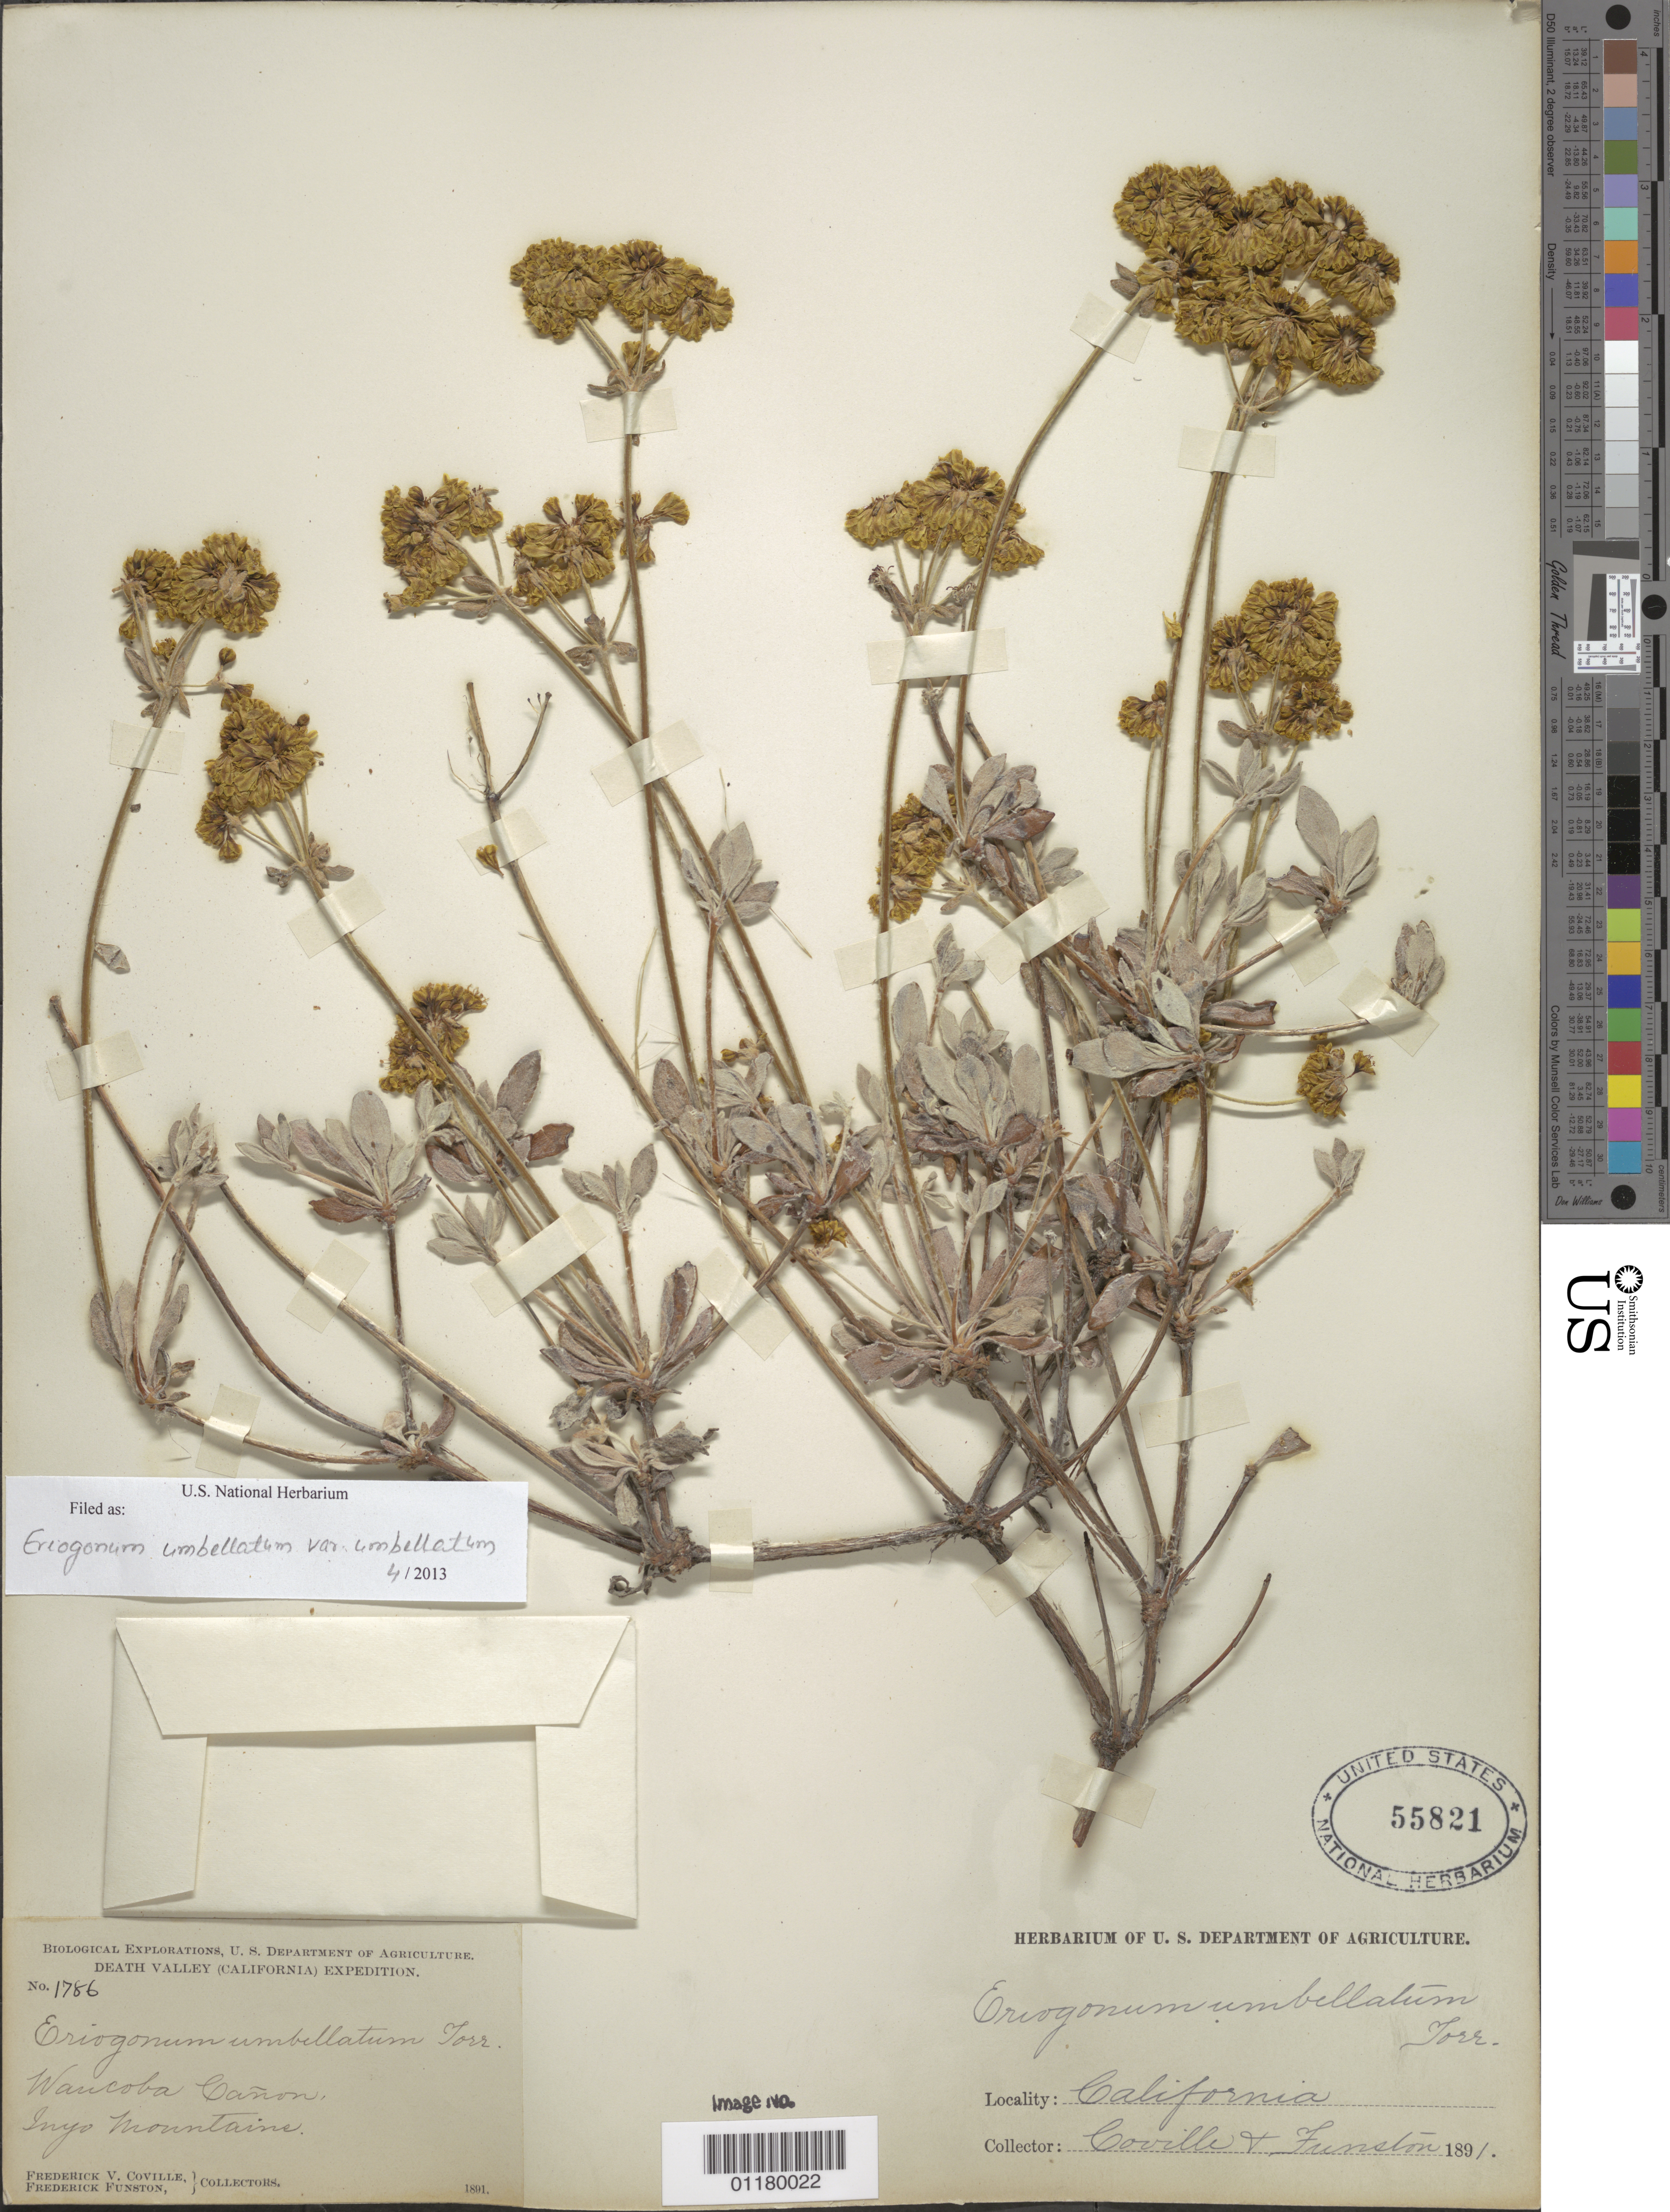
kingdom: Plantae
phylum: Tracheophyta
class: Magnoliopsida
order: Caryophyllales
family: Polygonaceae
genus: Eriogonum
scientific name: Eriogonum umbellatum var. umbellatum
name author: Torr.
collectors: F. V. Coville & F. Funston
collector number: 1786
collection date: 1891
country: United States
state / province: California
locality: Wancoba Canyon, Inyo Mts.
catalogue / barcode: US 55821